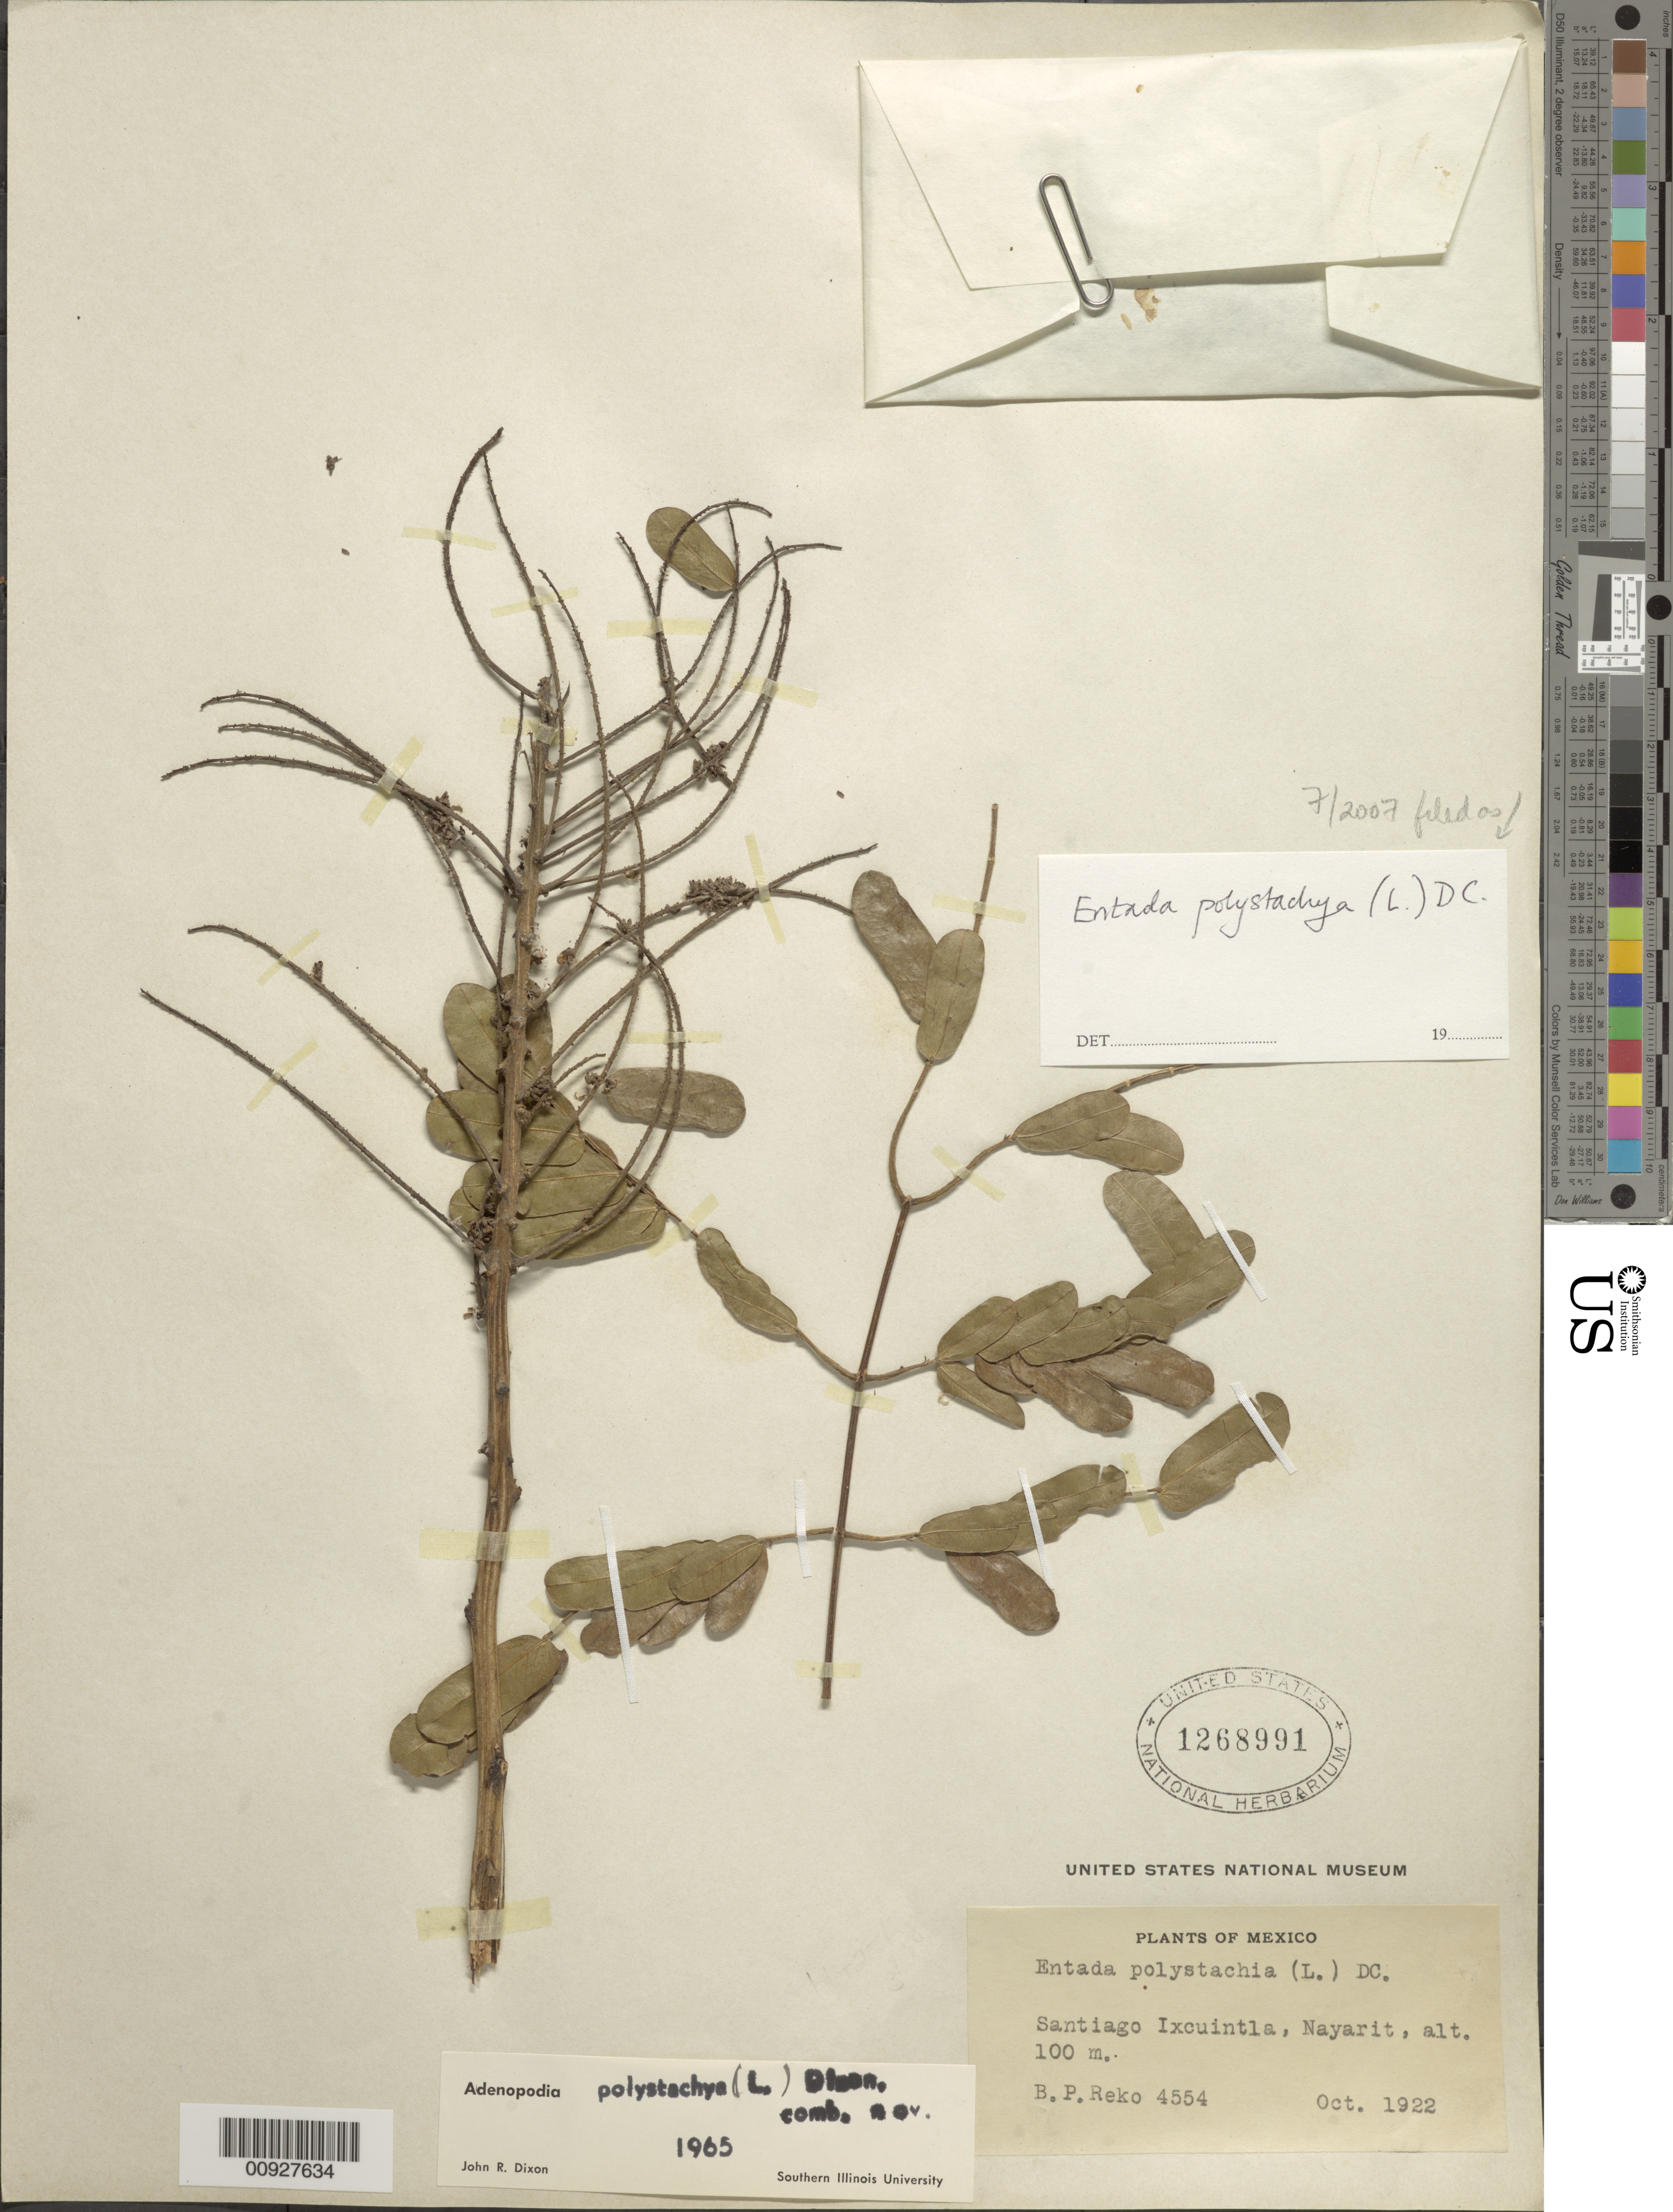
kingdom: Plantae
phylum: Tracheophyta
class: Magnoliopsida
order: Fabales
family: Fabaceae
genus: Entada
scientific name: Entada polystachya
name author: (L.) DC.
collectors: B. P. Reko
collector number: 4554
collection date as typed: Oct 1922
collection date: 1922-10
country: Mexico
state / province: Nayarit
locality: Santiago Ixcuintla, Nayarit.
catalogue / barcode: US 1268991